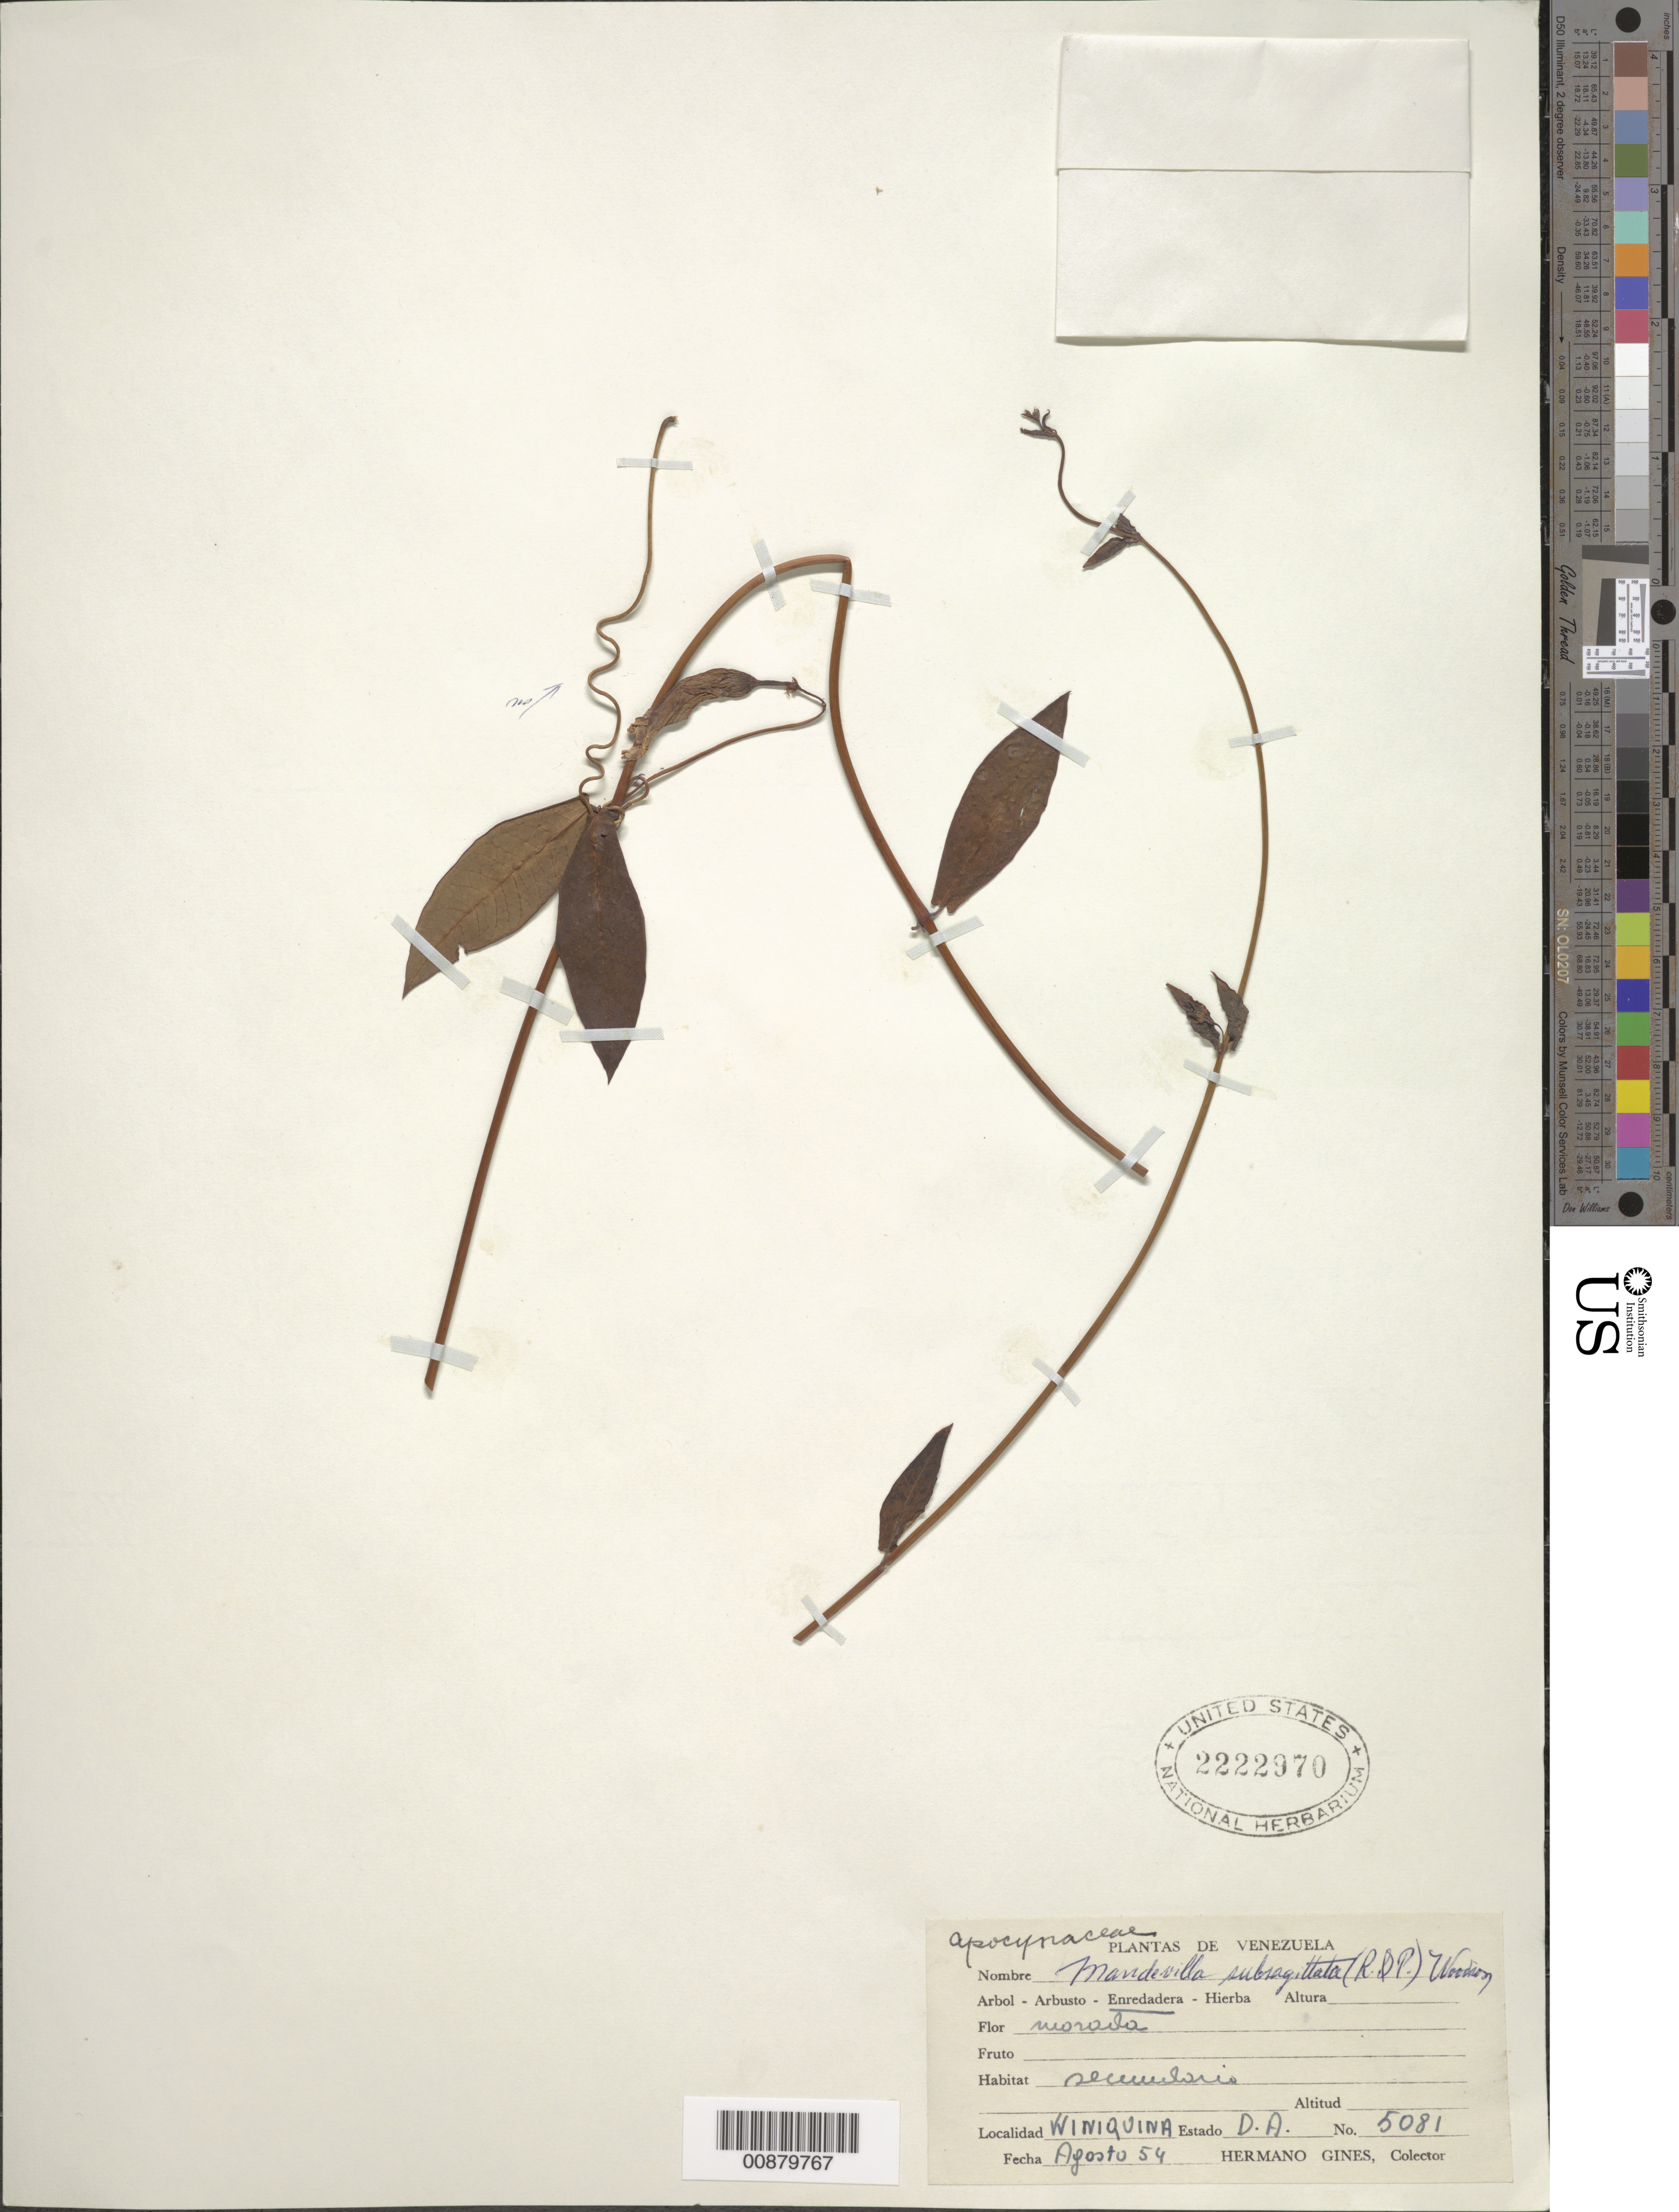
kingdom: Plantae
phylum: Tracheophyta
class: Magnoliopsida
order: Gentianales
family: Apocynaceae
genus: Mandevilla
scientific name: Mandevilla subsagittata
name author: (Ruiz & Pav.) Woodson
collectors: H. Gines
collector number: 5081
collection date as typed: Aug-54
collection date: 1954-08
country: Venezuela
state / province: Delta Amacuro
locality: C. Wiuiquina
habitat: Secundaris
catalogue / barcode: US 2222970